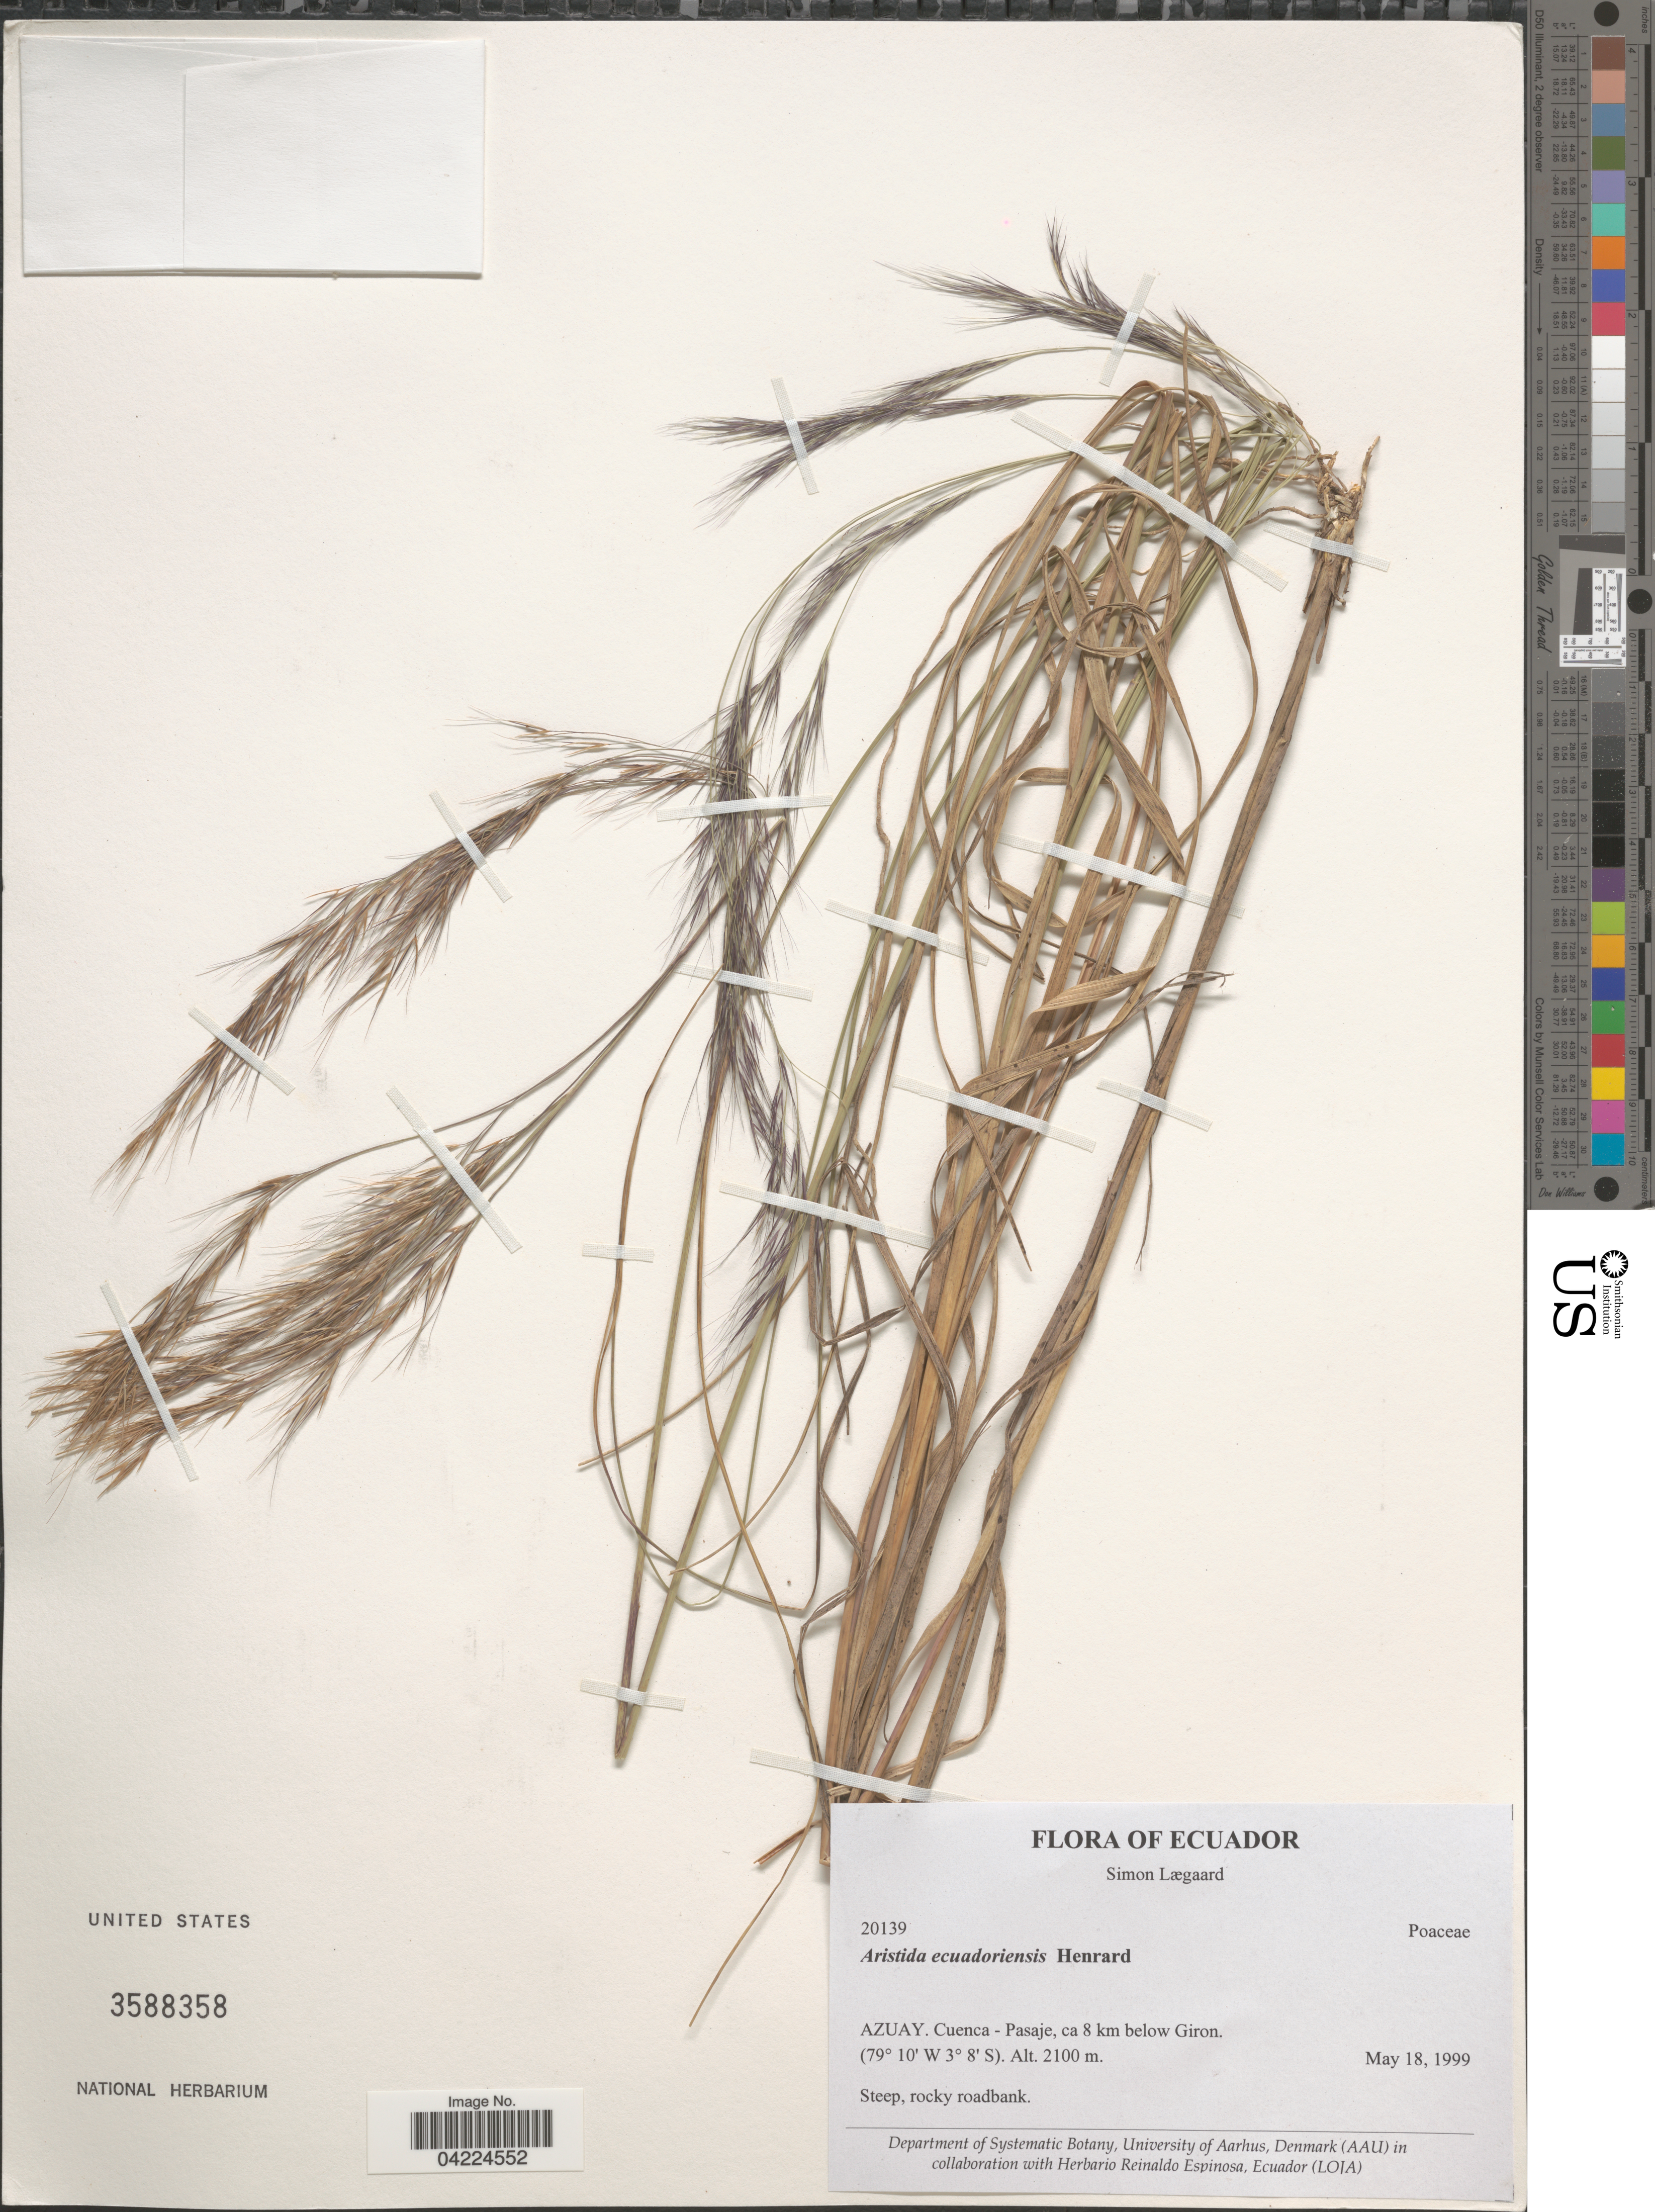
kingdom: Plantae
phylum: Tracheophyta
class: Liliopsida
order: Poales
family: Poaceae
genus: Aristida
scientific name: Aristida ecuadoriensis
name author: Henr.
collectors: S. Lægaard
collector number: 20139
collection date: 1999-05-18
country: Ecuador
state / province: Azuay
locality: Cuenca - Pasaje, ca 8 km below Giron.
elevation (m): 2100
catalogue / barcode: US 3588358